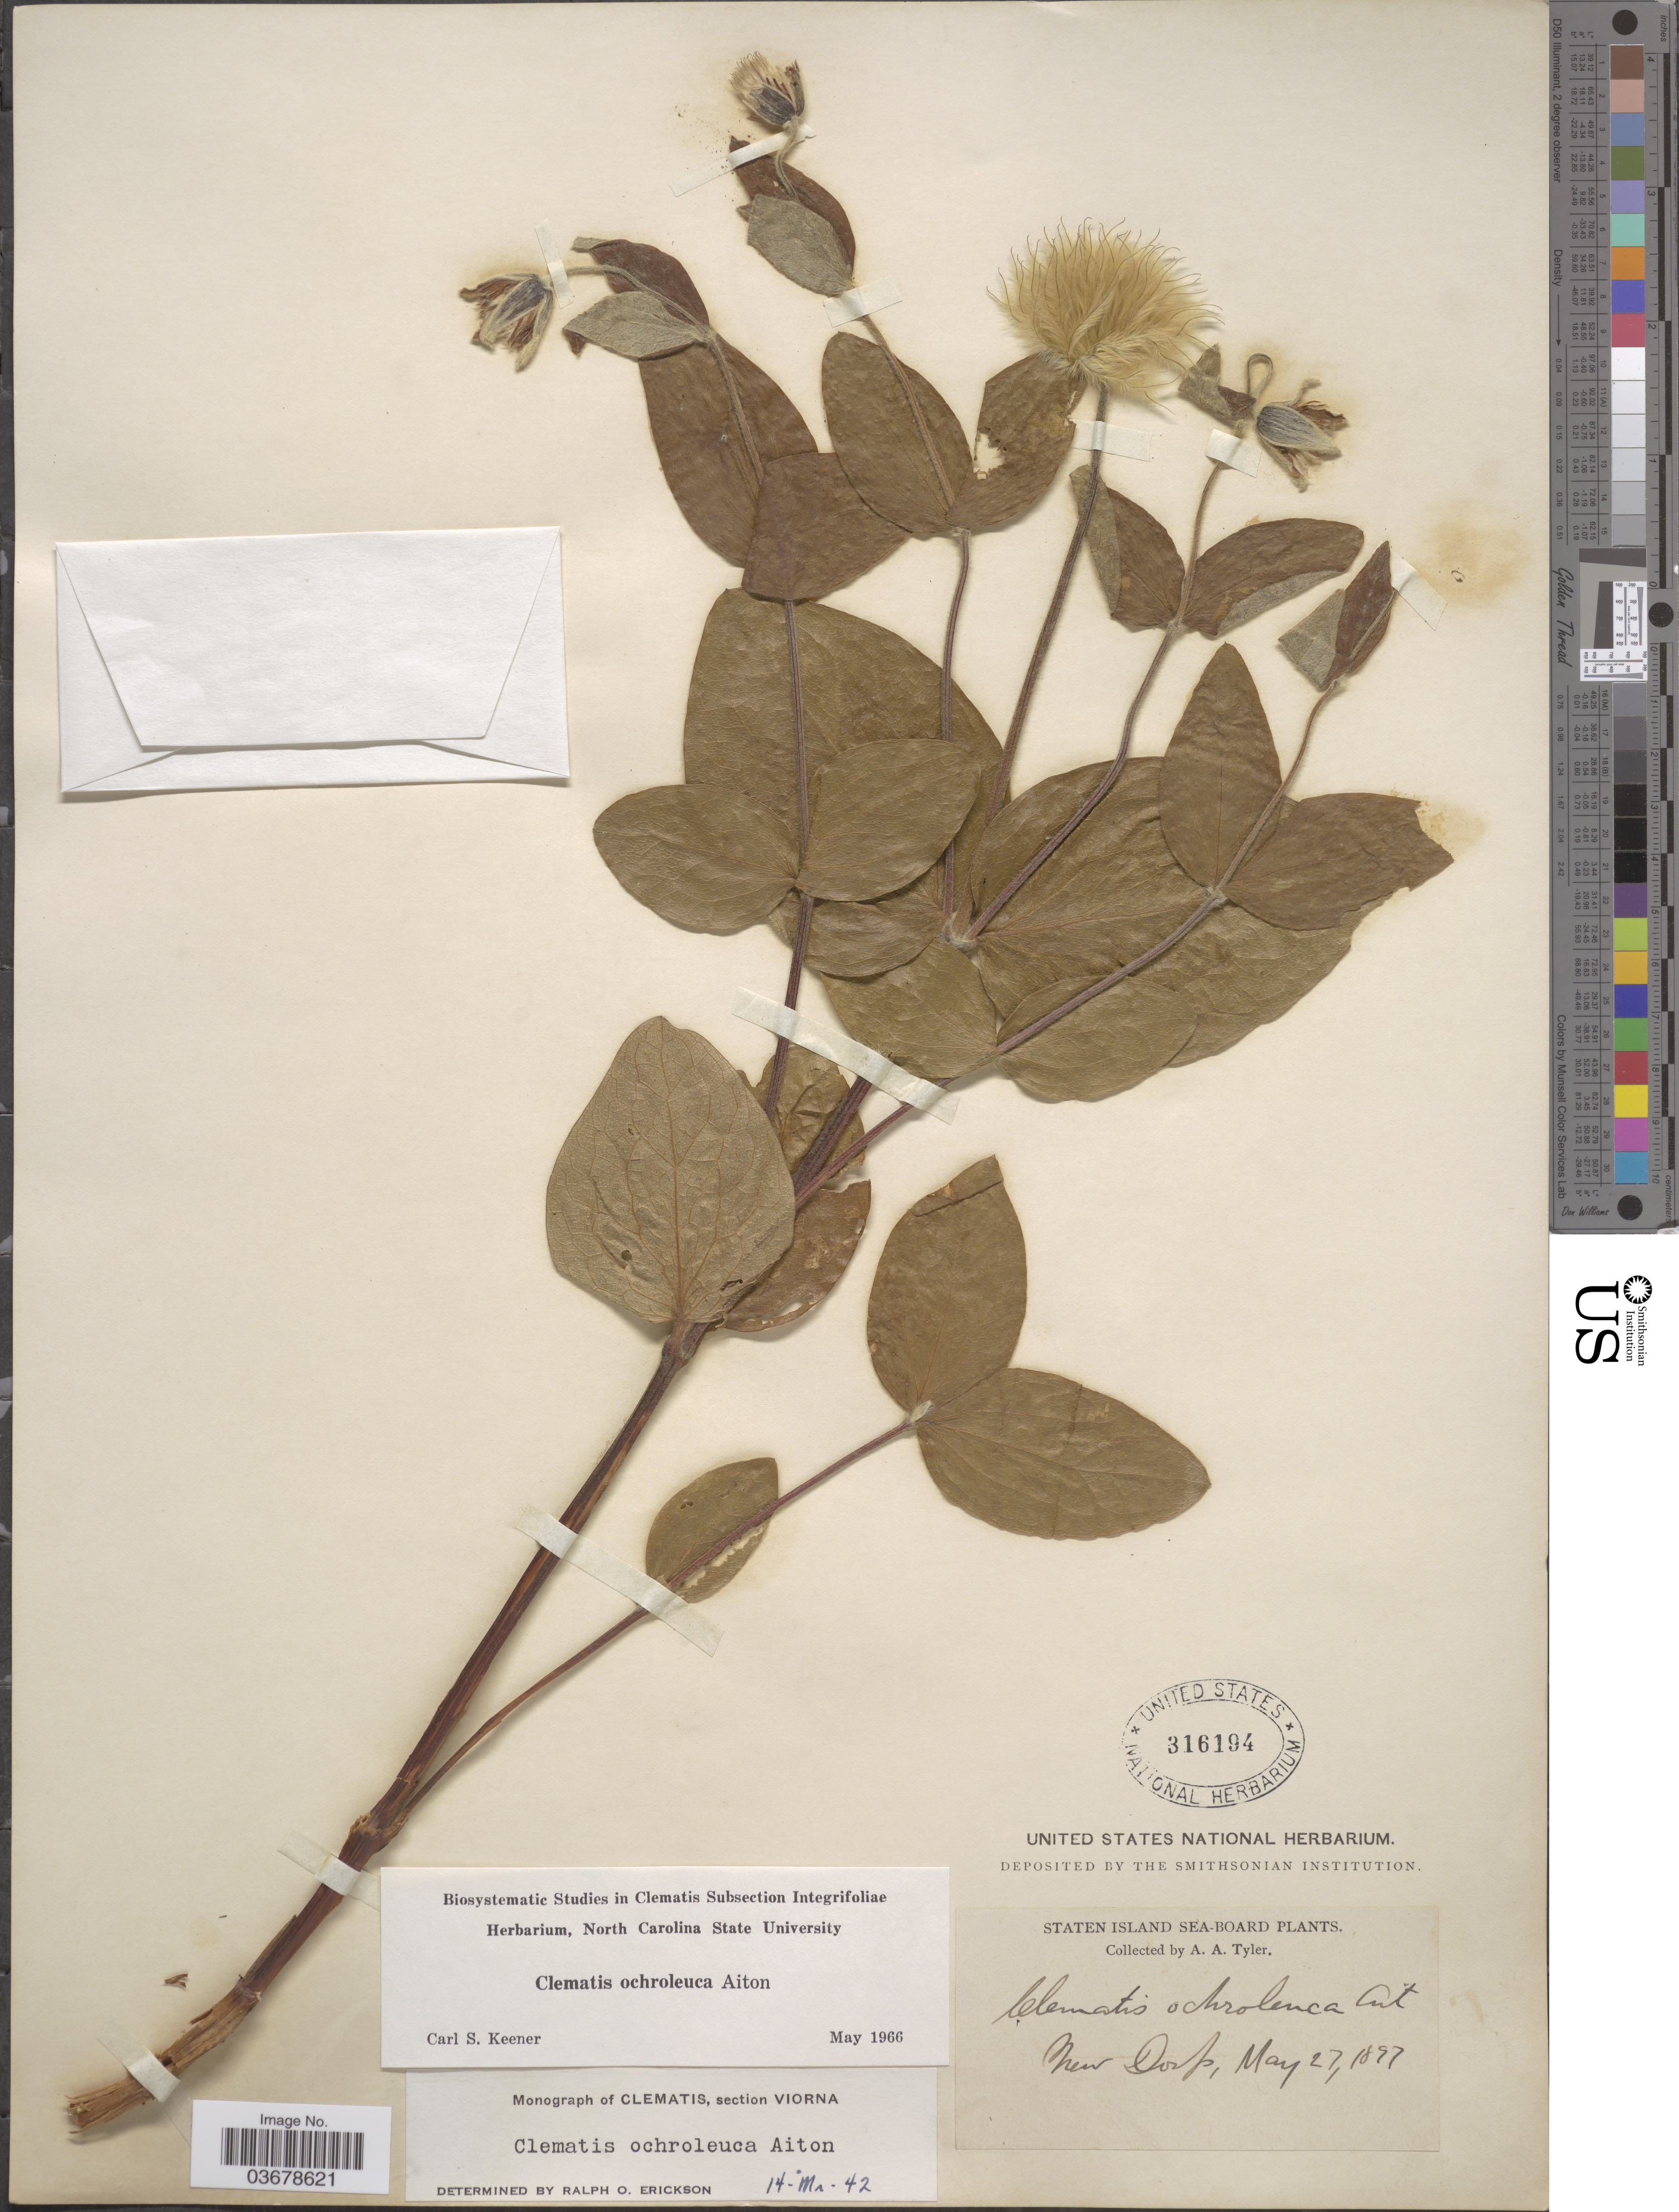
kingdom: Plantae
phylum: Tracheophyta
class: Magnoliopsida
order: Ranunculales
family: Ranunculaceae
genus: Clematis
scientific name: Clematis viorna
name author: L.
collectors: A. Tyler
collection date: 1897-05-27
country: United States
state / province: New York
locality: Staten Island Sea-Board. New Dorp.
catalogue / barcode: US 316194